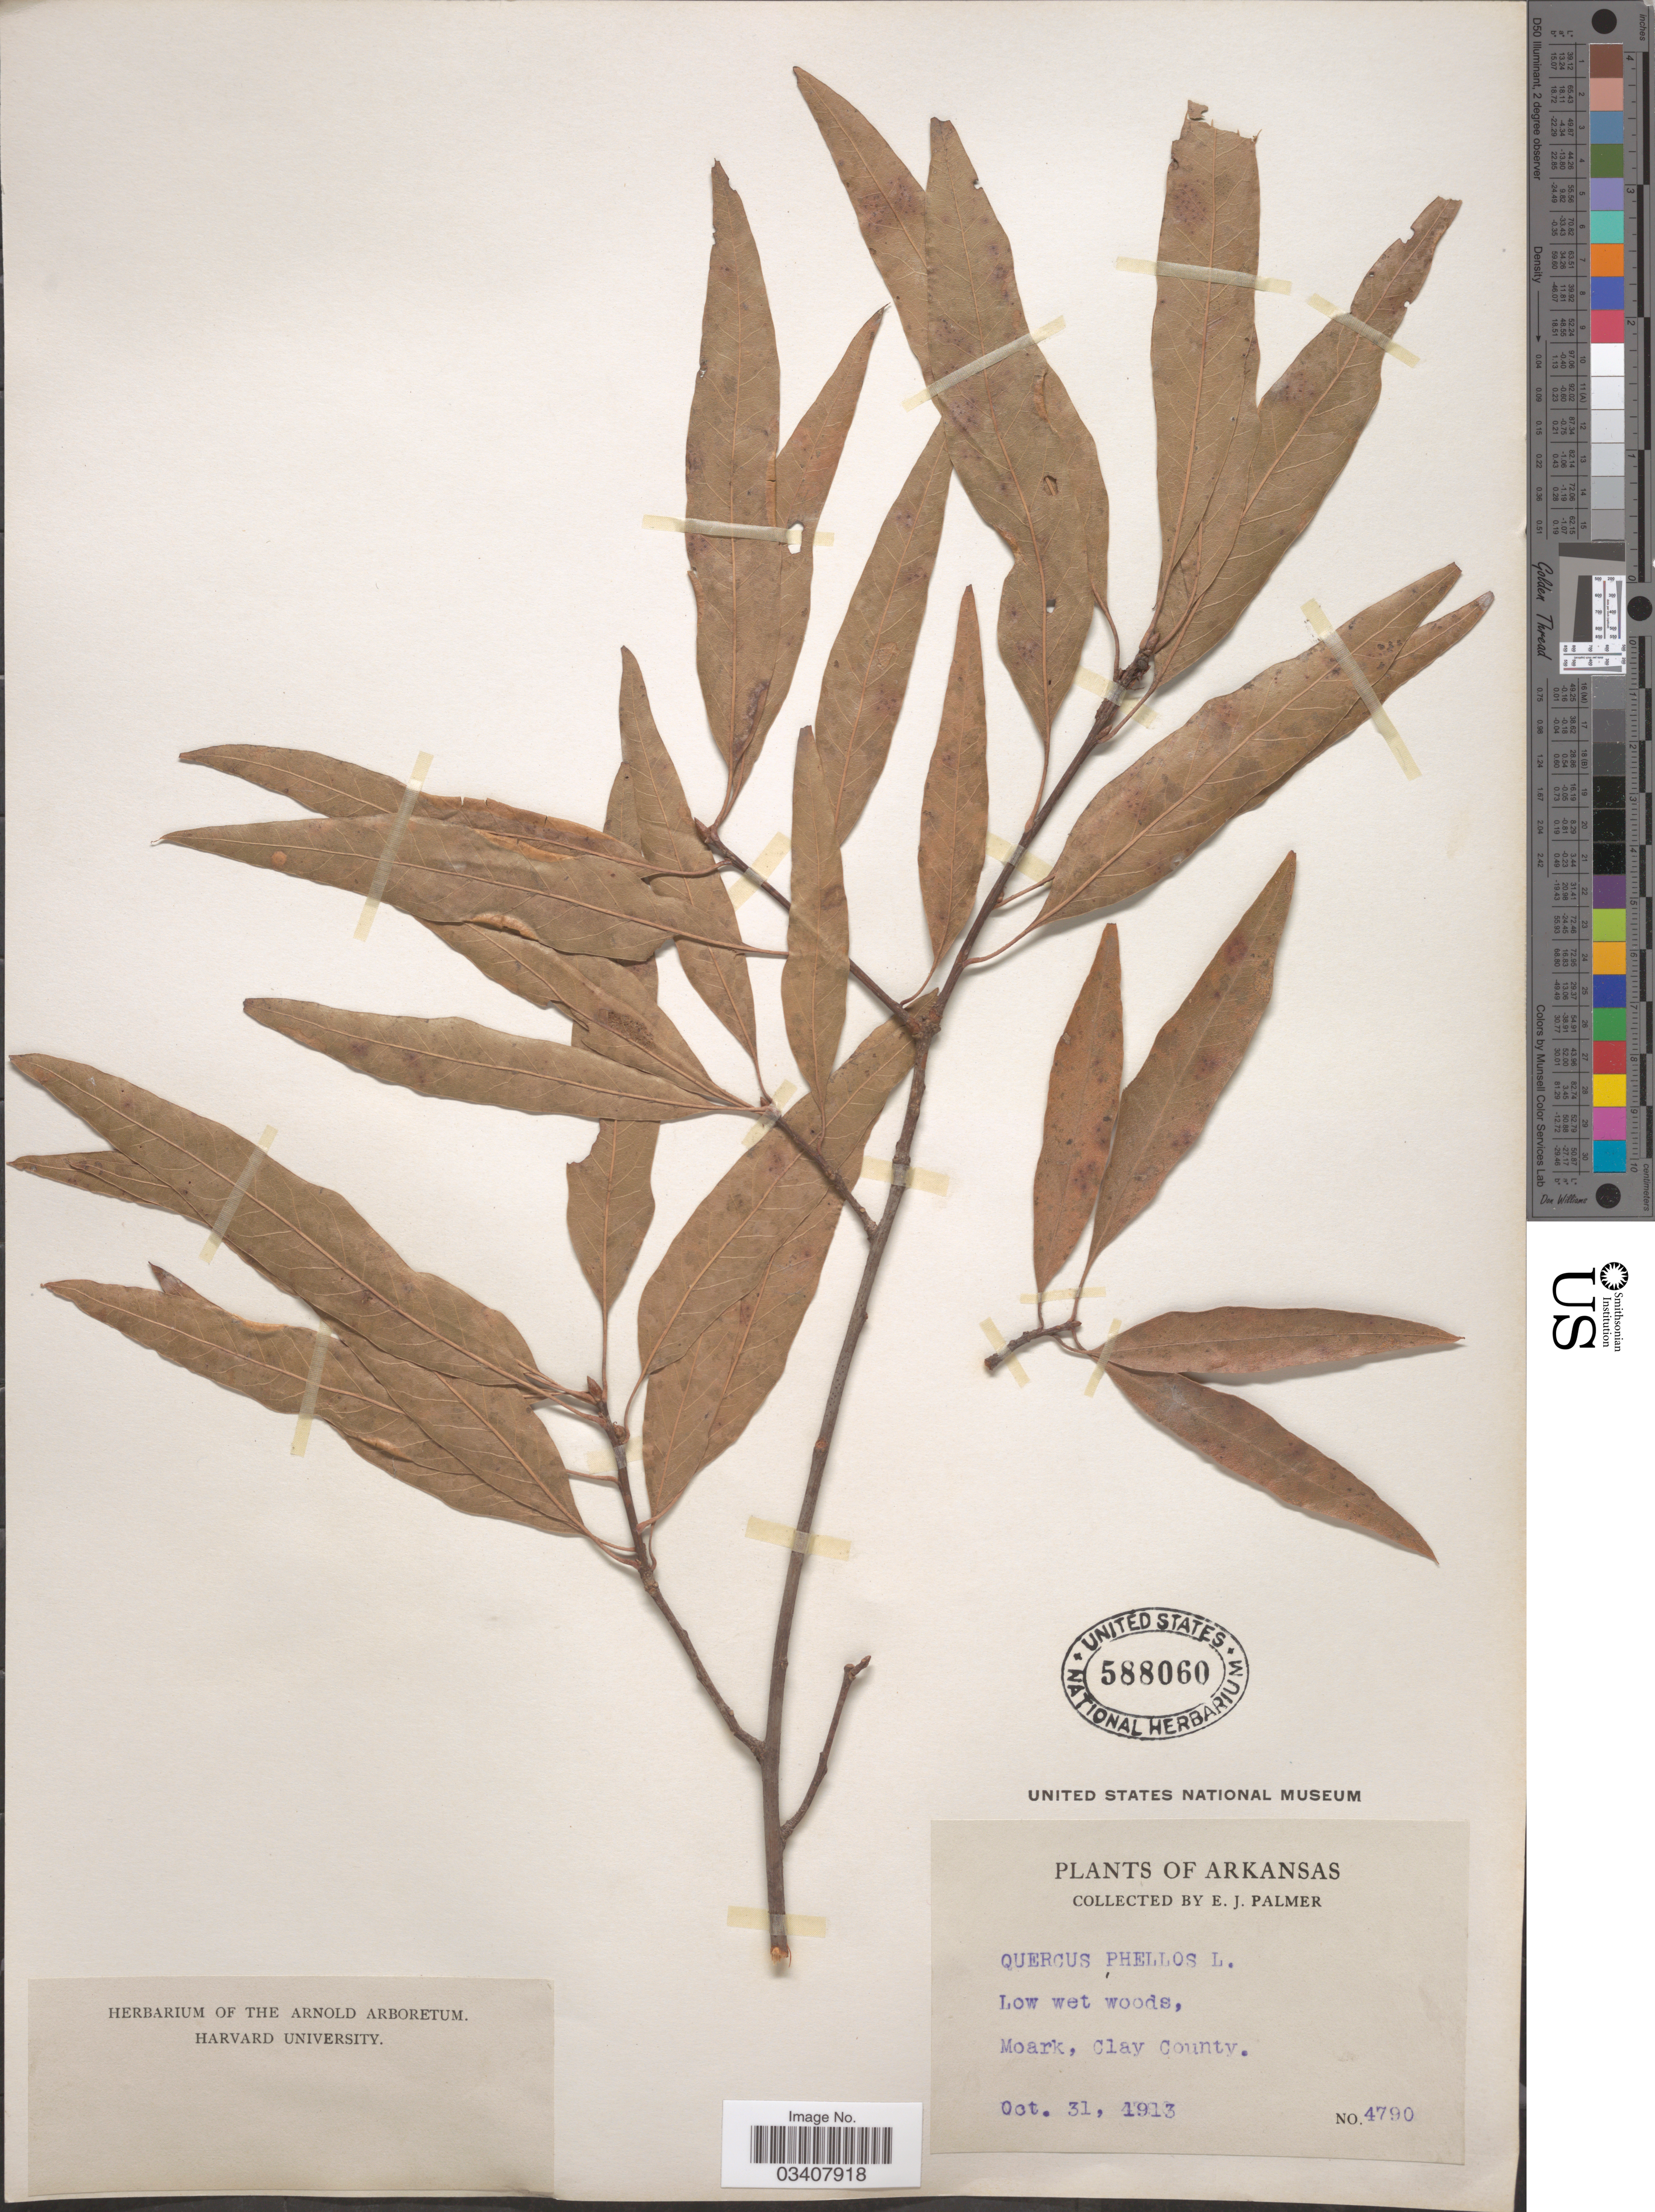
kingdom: Plantae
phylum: Tracheophyta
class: Magnoliopsida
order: Fagales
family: Fagaceae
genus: Quercus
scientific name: Quercus phellos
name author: L.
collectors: E. J. Palmer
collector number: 4790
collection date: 1913-10-31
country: United States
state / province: Arkansas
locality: Low wet woods, Moark, Clay County.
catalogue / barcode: US 588060